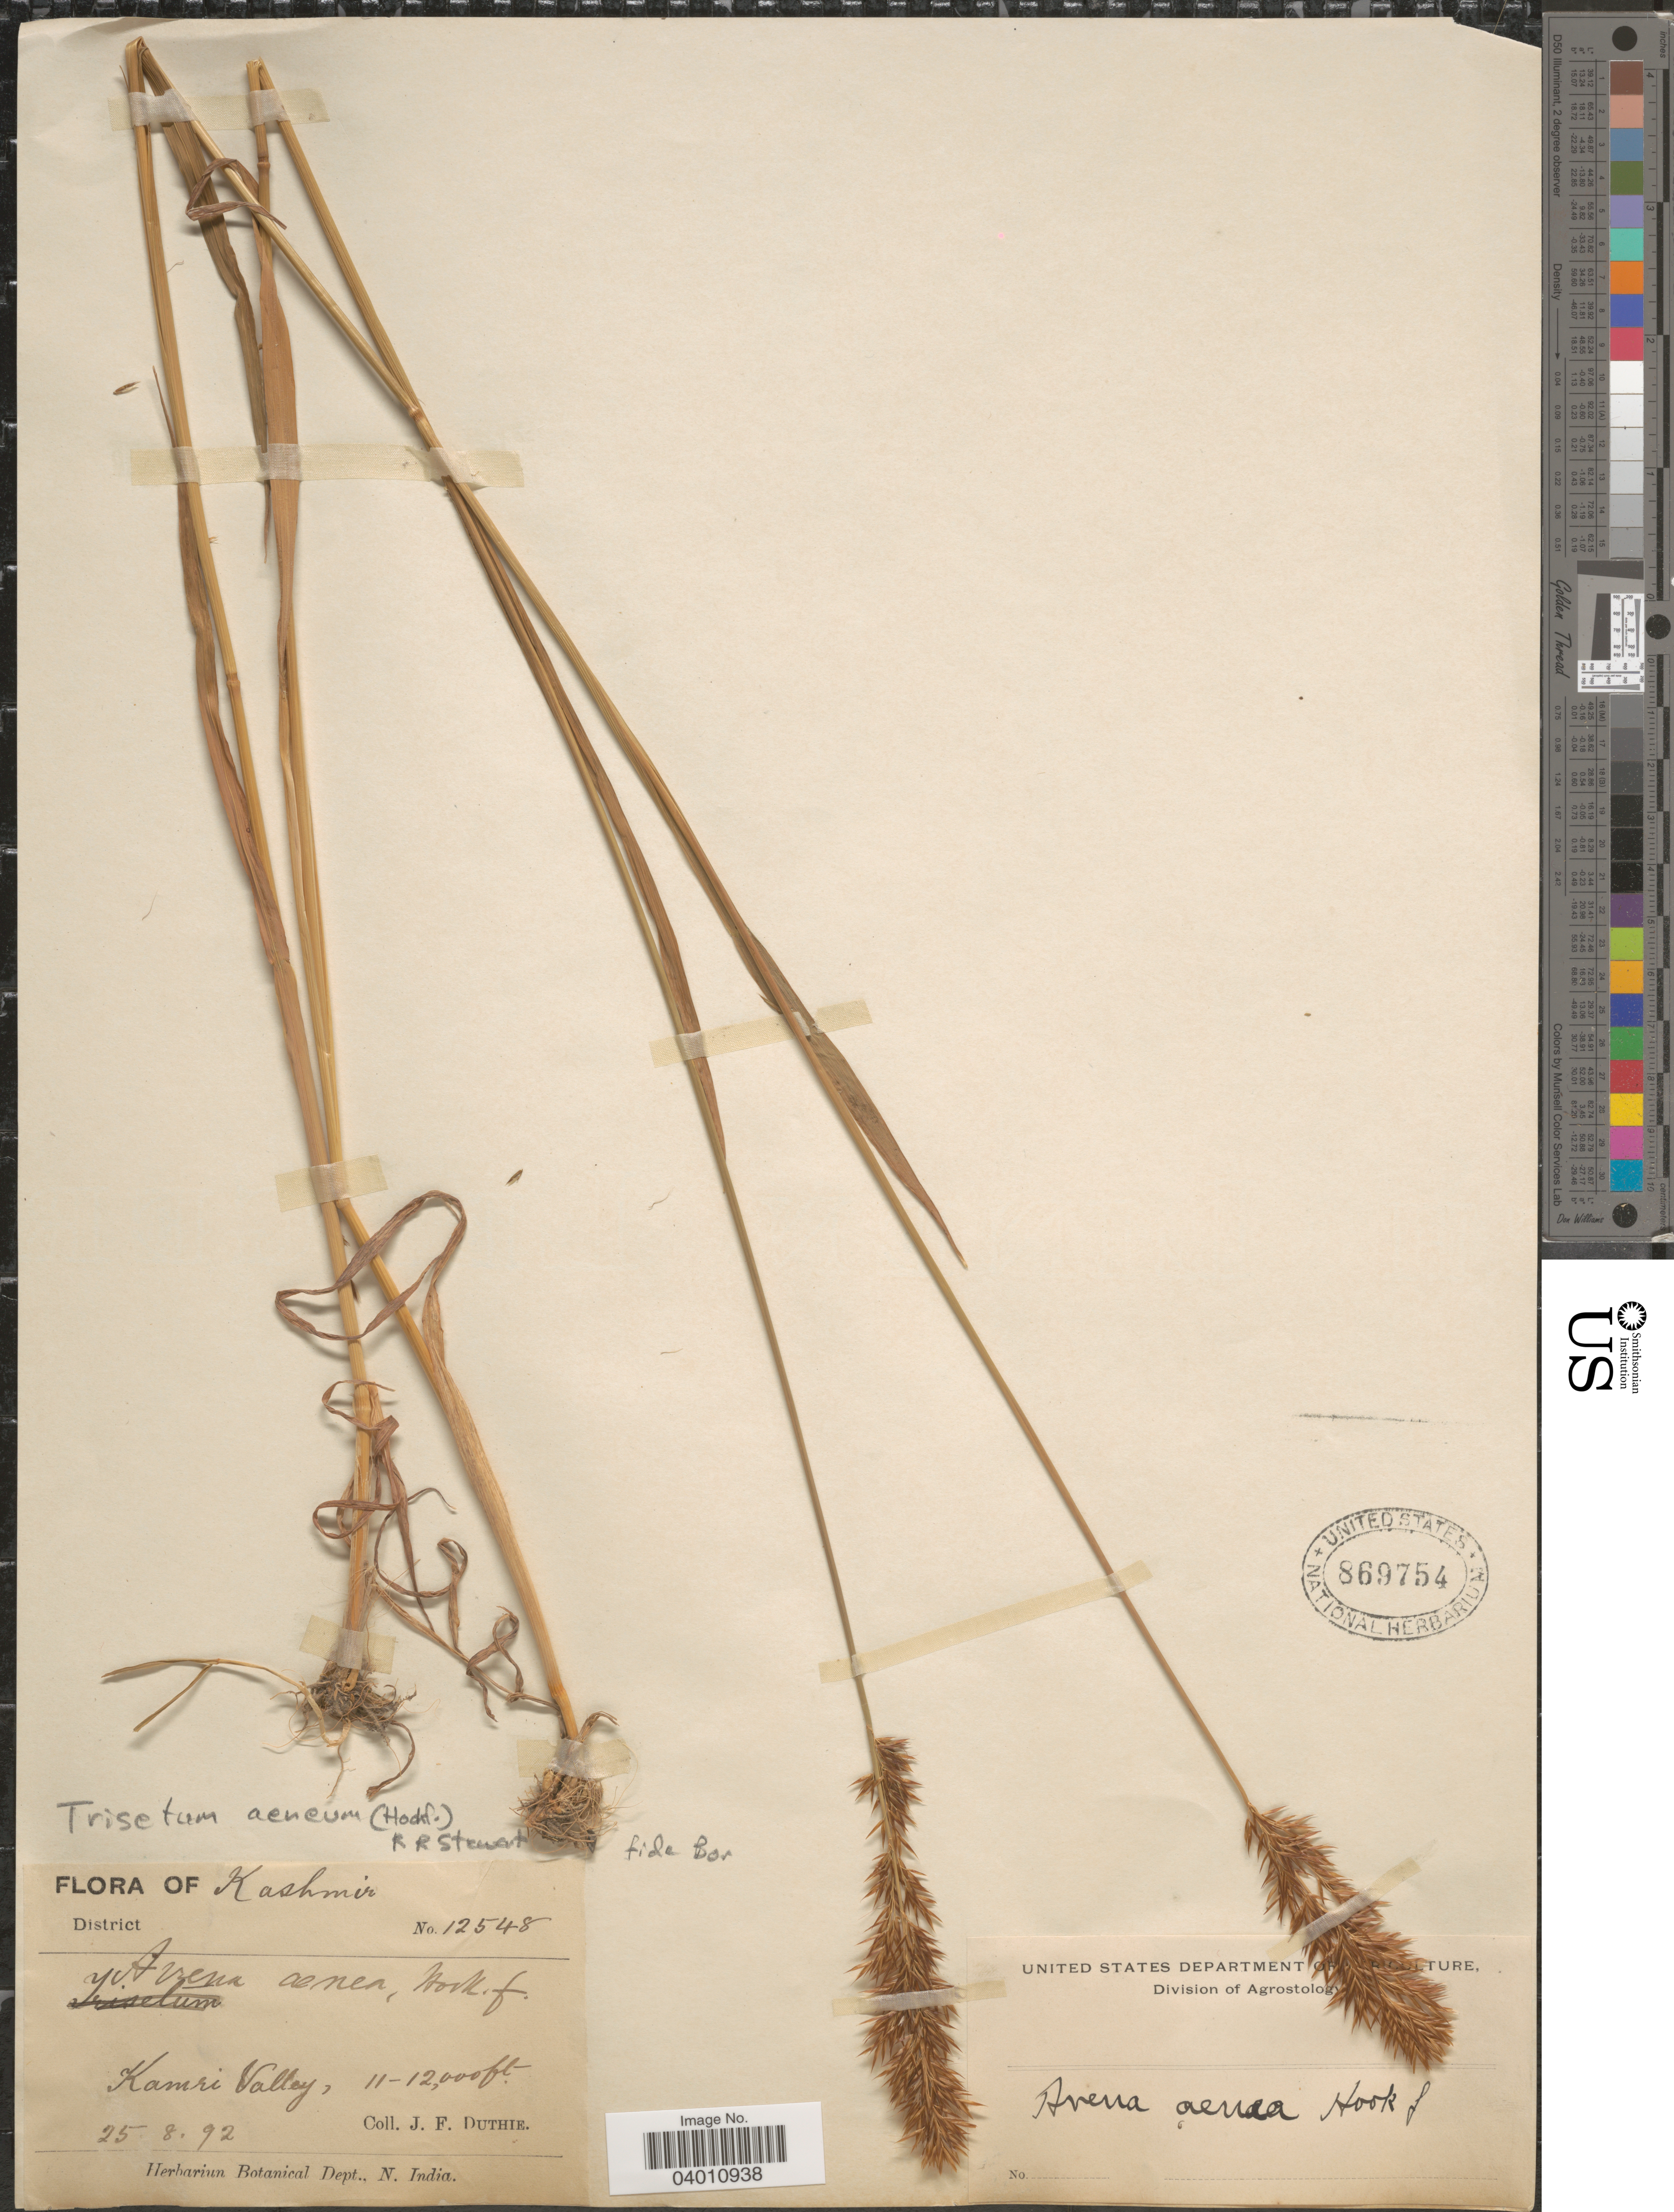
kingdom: Plantae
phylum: Tracheophyta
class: Liliopsida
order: Poales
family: Poaceae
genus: Sibirotrisetum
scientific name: Sibirotrisetum aeneum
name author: (Hook. f.) Barberá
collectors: J. F. Duthie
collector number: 12548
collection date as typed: Transcribed d/m/y: 25/8/92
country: India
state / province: Jammu and Kashmir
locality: Kashmir. Kamri Valley.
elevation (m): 3353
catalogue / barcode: US 869754